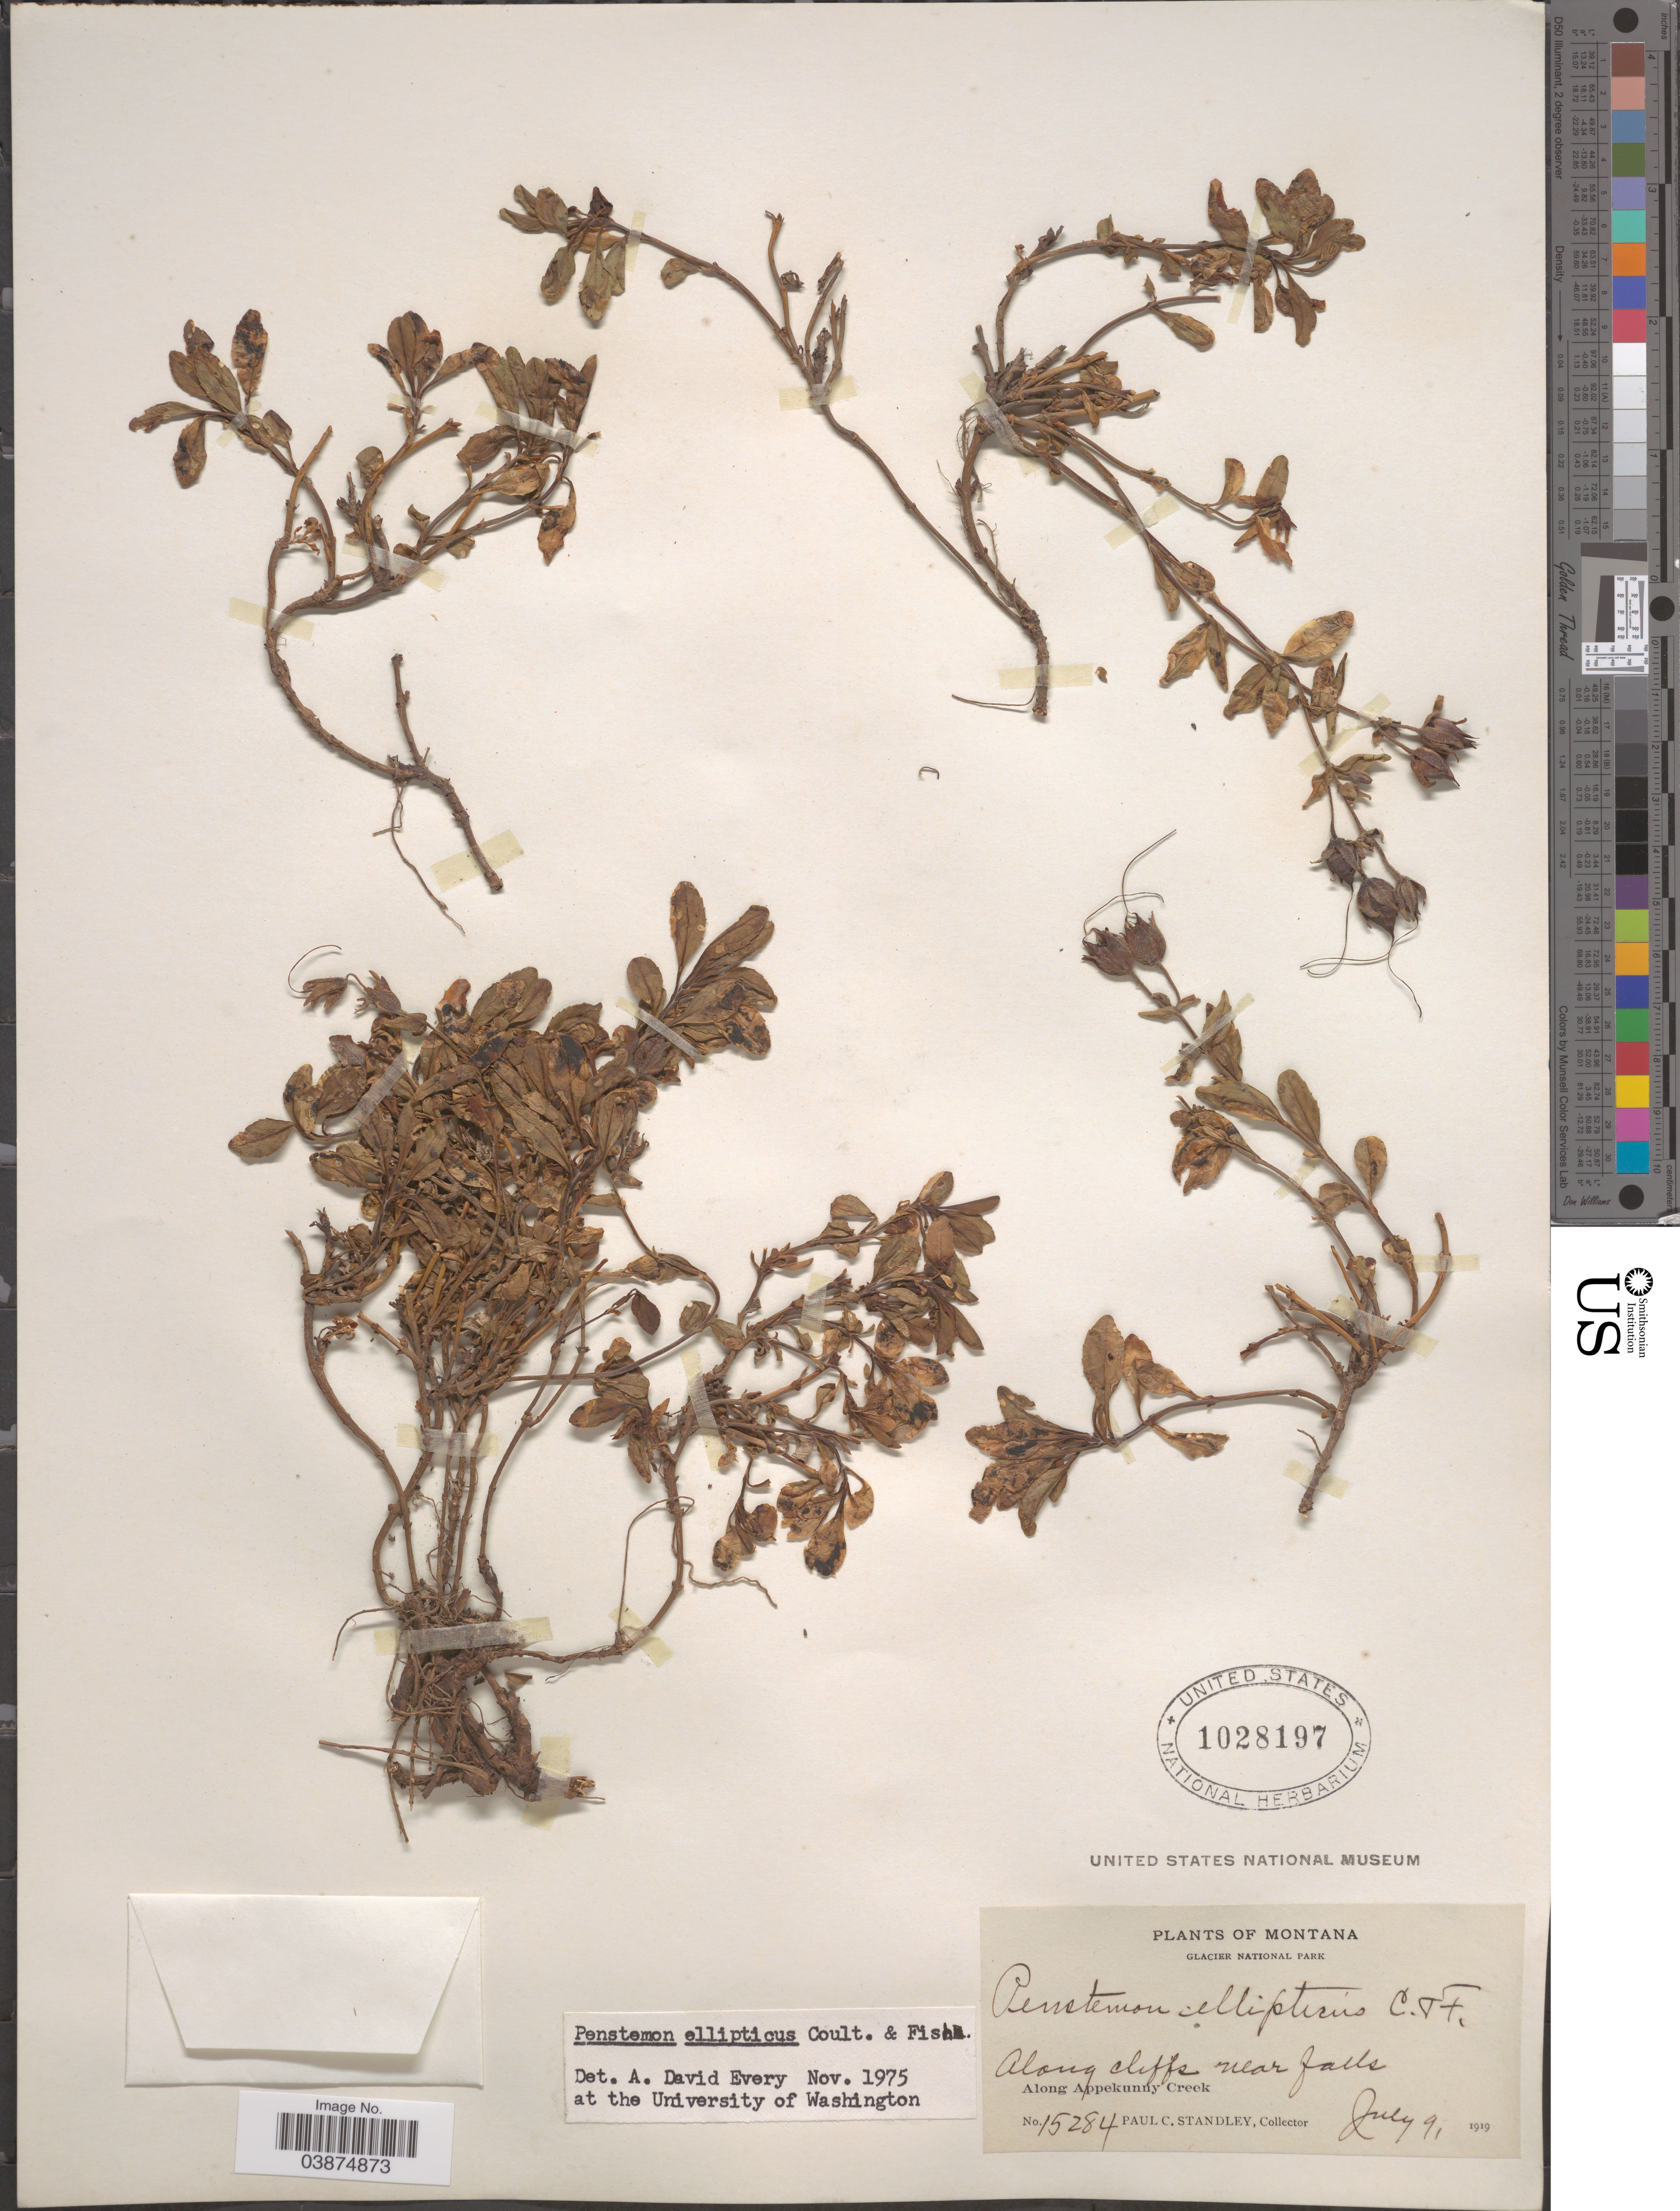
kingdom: Plantae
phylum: Tracheophyta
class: Magnoliopsida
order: Lamiales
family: Plantaginaceae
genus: Penstemon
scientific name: Penstemon ellipticus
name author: Greene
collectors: P. C. Standley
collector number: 15284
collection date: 1919-07-09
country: United States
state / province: Montana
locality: Glacier National Park. Along Appekunny Creek.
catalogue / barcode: US 1028197